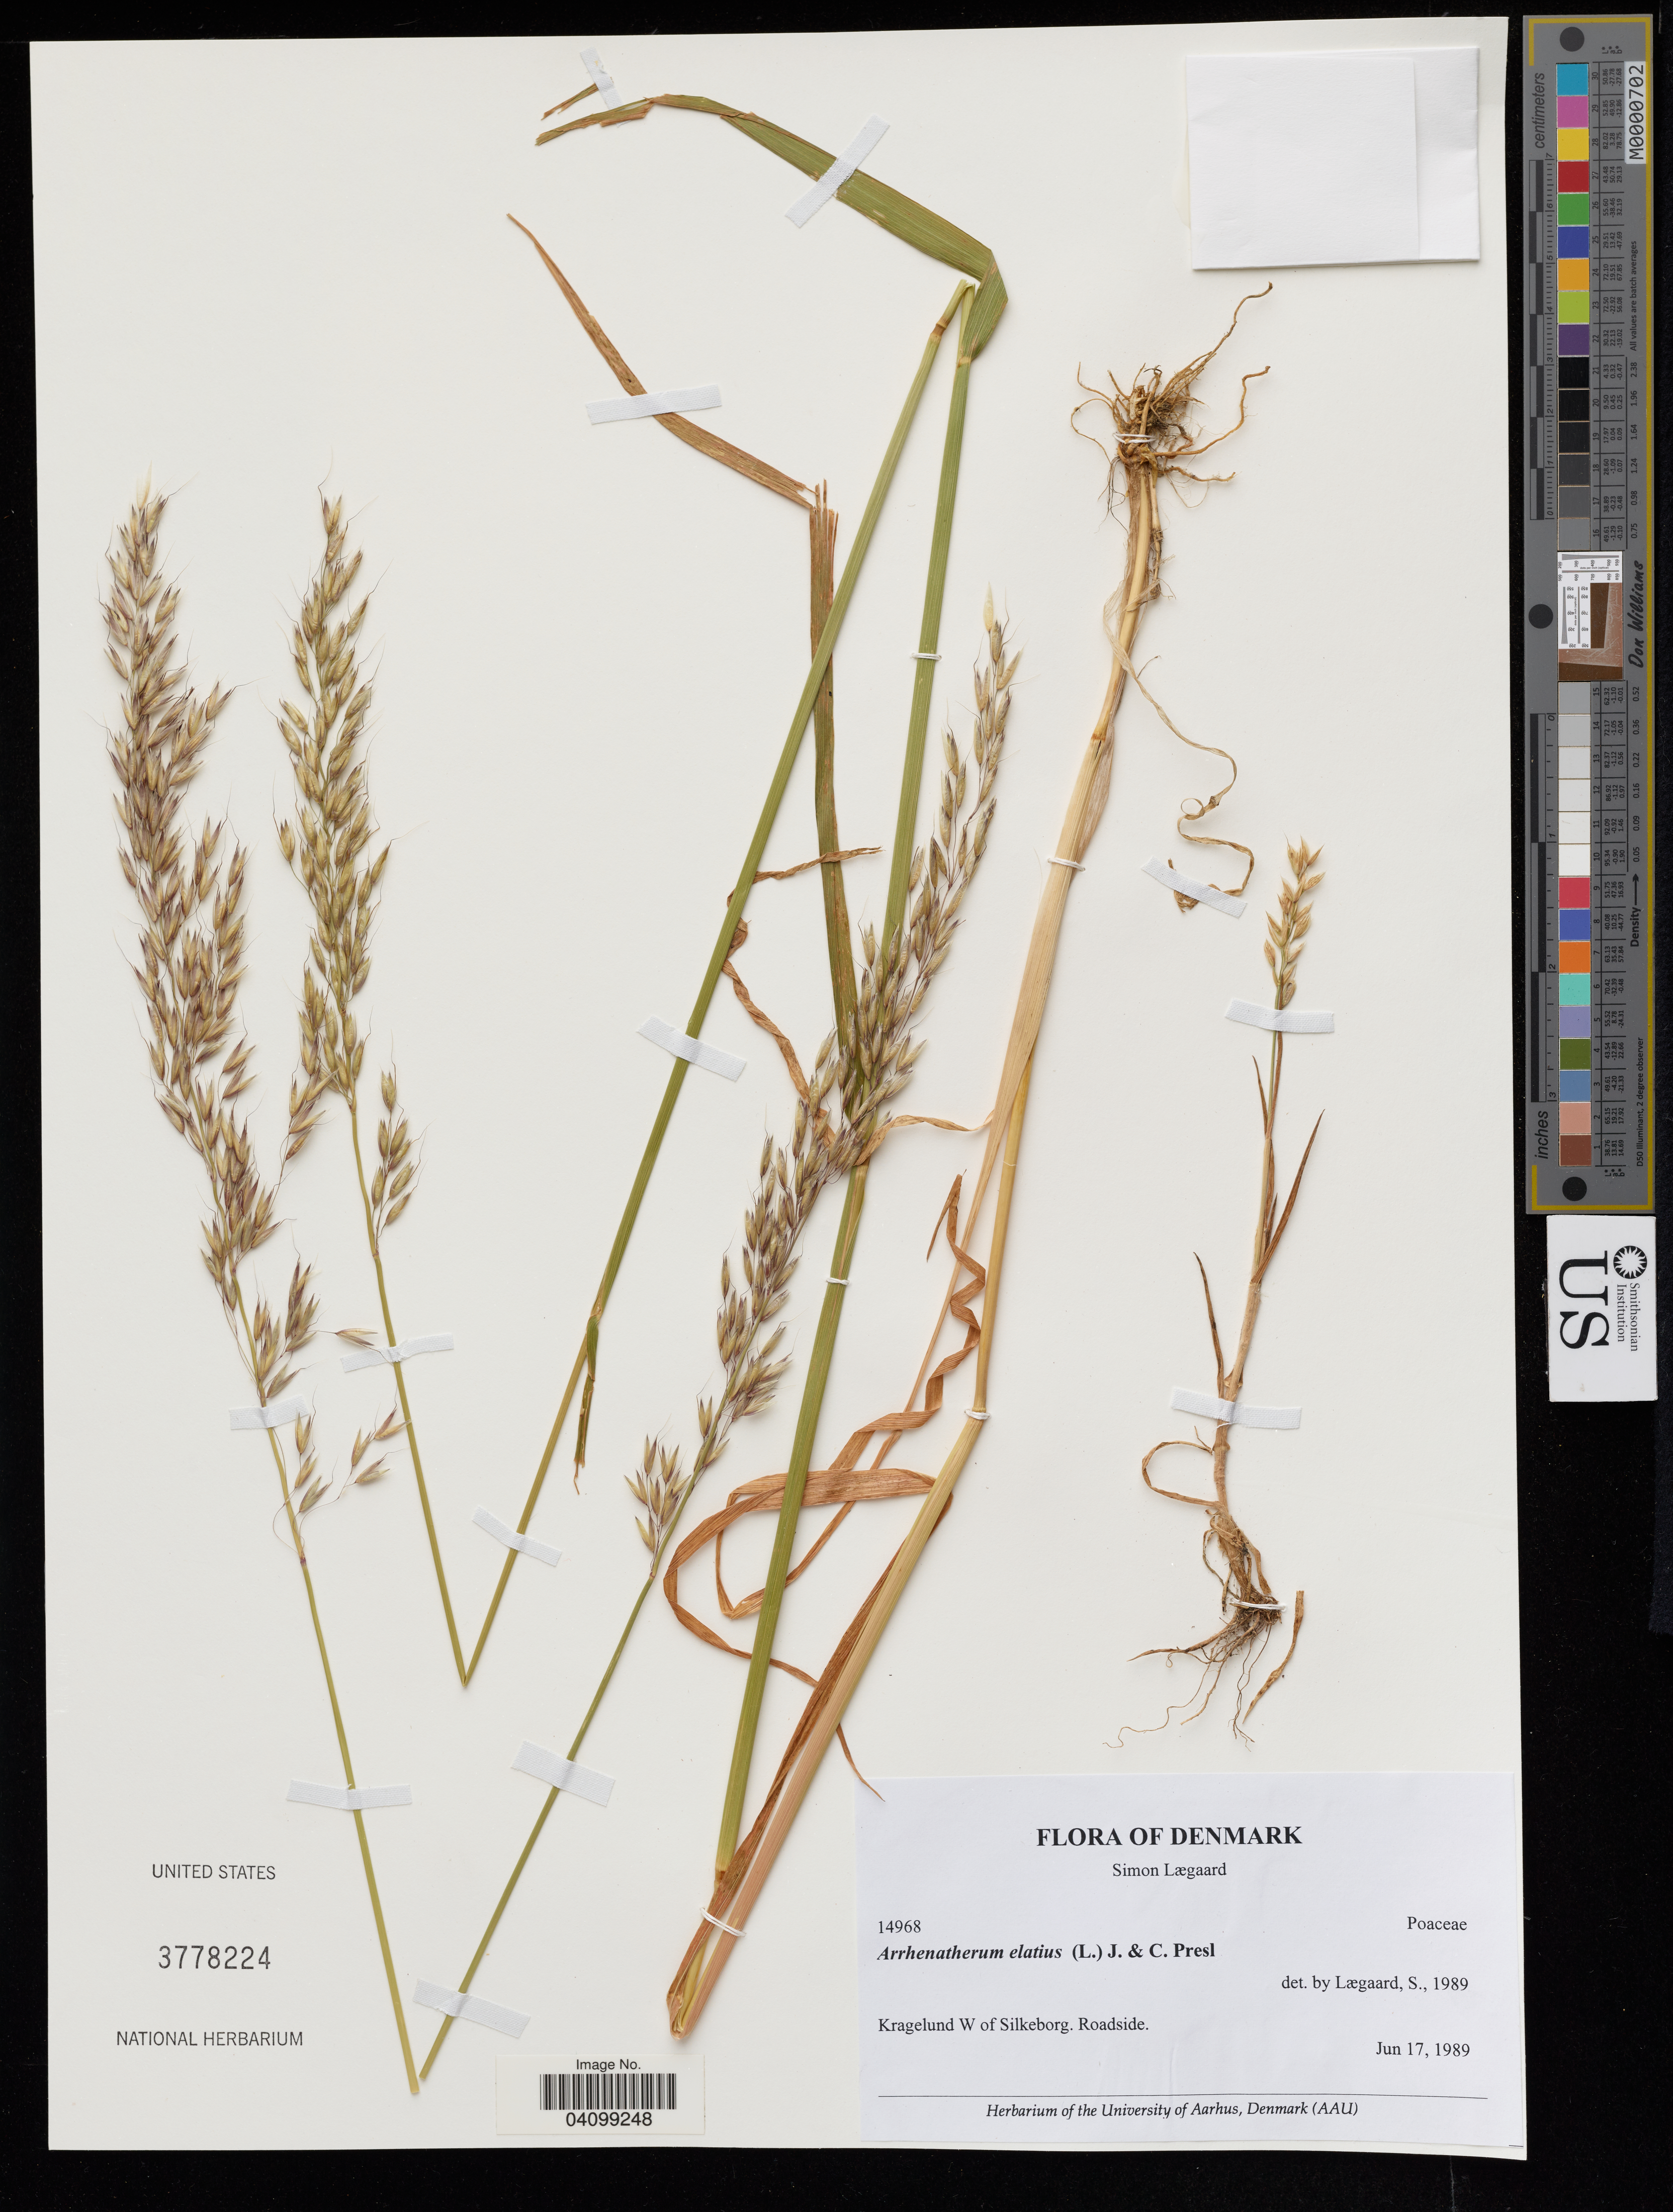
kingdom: Plantae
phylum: Tracheophyta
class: Liliopsida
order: Poales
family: Poaceae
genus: Arrhenatherum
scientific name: Arrhenatherum elatius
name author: (L.) J. Presl & C. Presl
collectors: S. Lægaard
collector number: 14968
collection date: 1989-06-17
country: Denmark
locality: Kragelund W of Silkeborg.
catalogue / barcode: US 3778224